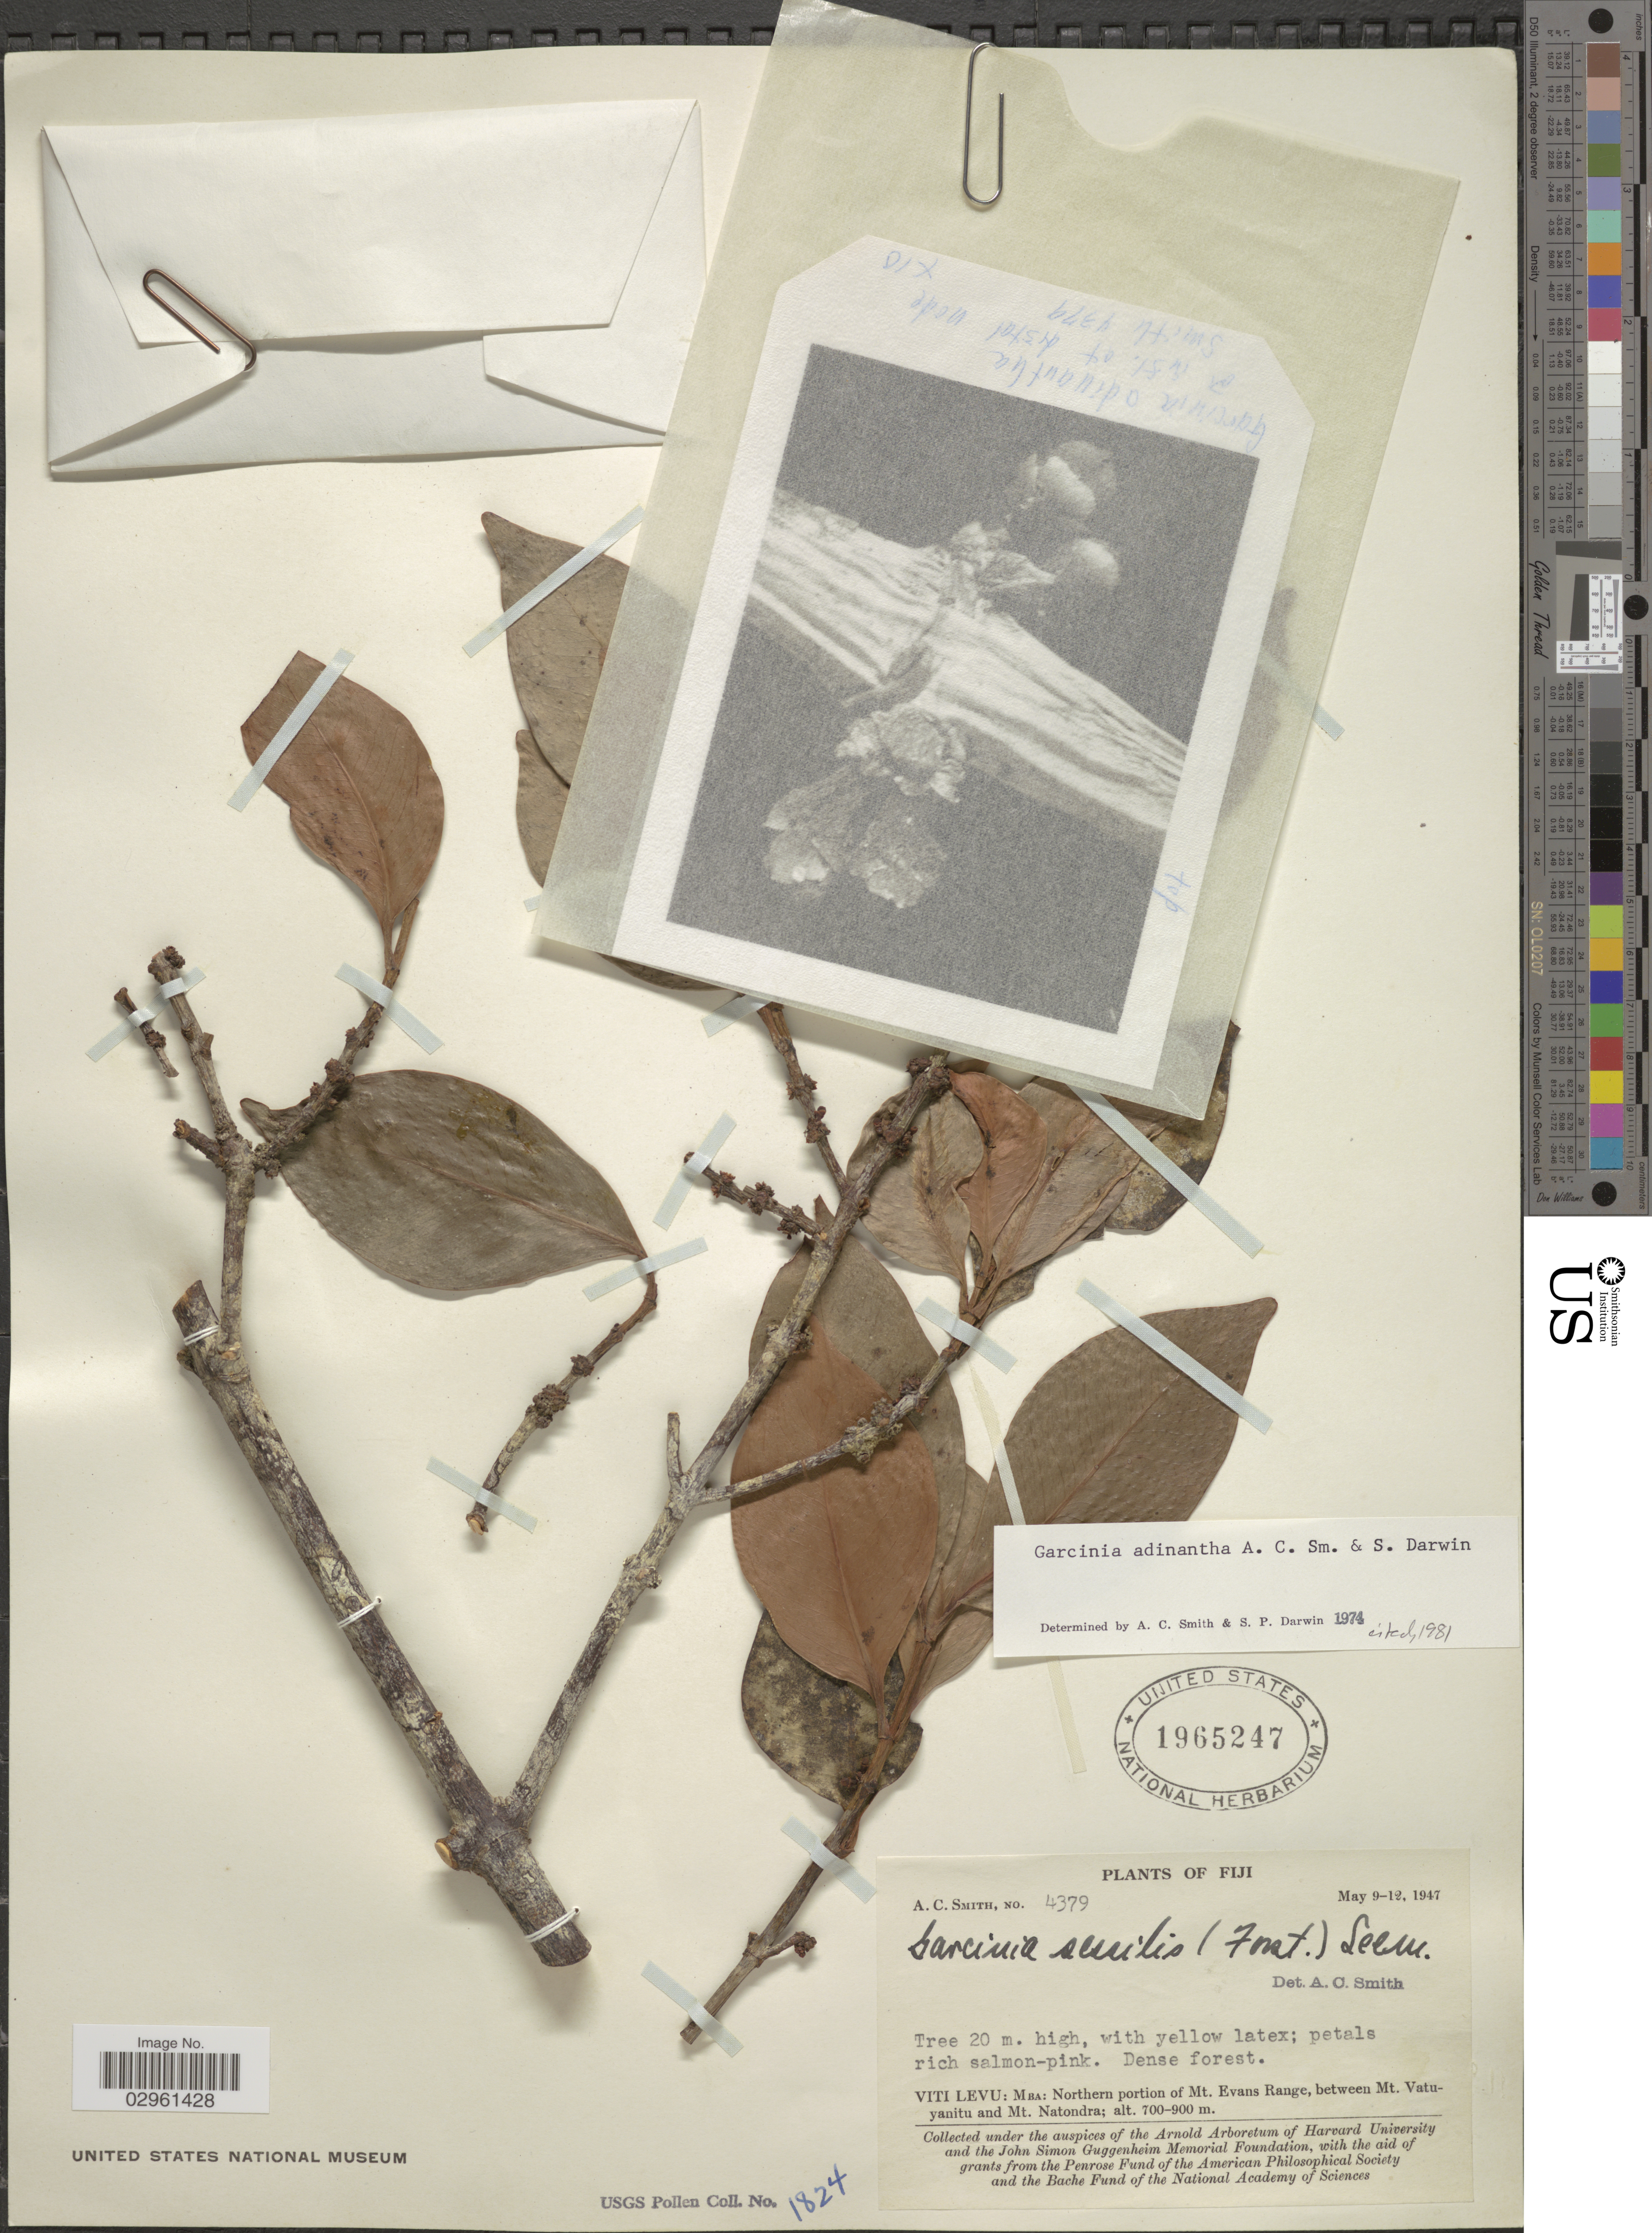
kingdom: Plantae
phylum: Tracheophyta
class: Magnoliopsida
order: Malpighiales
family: Clusiaceae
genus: Garcinia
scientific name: Garcinia adinantha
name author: A.C. Sm. & S.P. Darwin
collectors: A. C. Smith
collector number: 4379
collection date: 1947-05-09/1947-05-12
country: Fiji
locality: Viti Levu: Mba: Northern portion of Mt. Evans Range, between Mt. Vatuyanitu and Mt. Natondra.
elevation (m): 700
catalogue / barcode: US 1965247